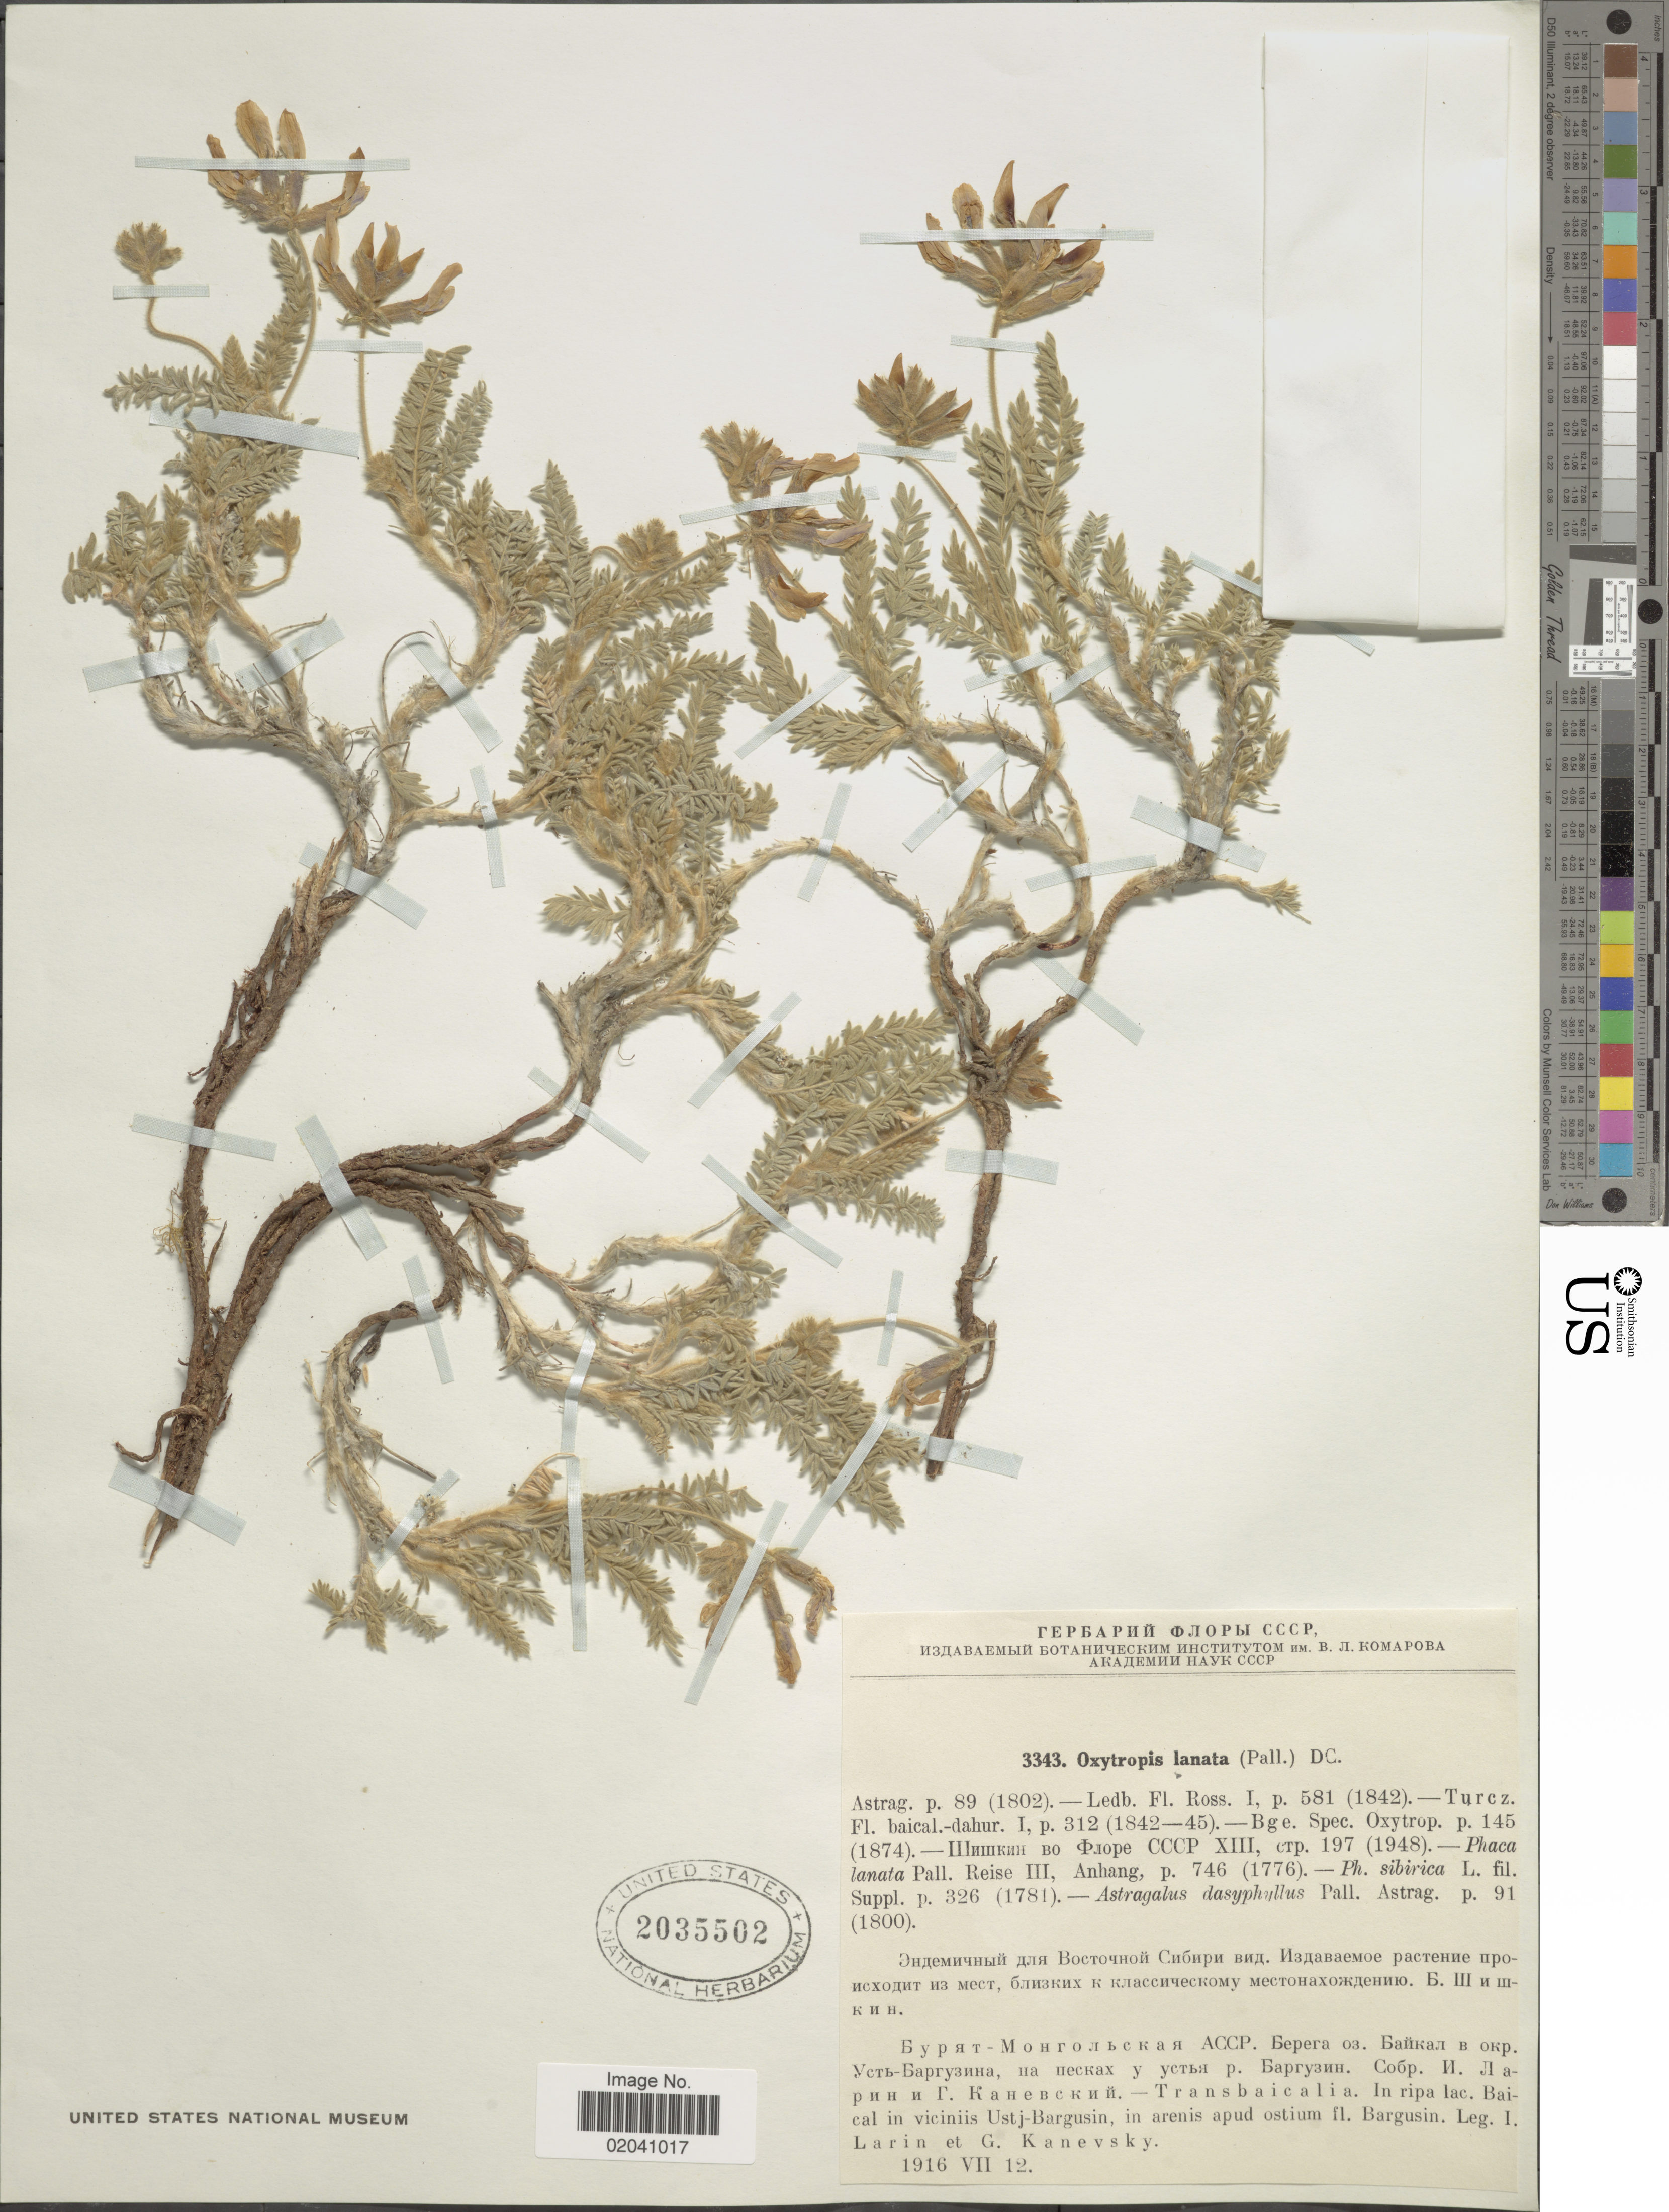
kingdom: Plantae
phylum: Tracheophyta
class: Magnoliopsida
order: Fabales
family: Fabaceae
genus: Oxytropis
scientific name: Oxytropis lanata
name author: (Pall.) DC.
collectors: I. Larin & G. Kanevsky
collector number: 3343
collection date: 1916-07-12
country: Russian Federation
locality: Transbaicalia, in ripa lac. Baical in viciniis Ustj-Bargusin, in arenis apud ostium fl. Bargusin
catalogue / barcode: US 2035502